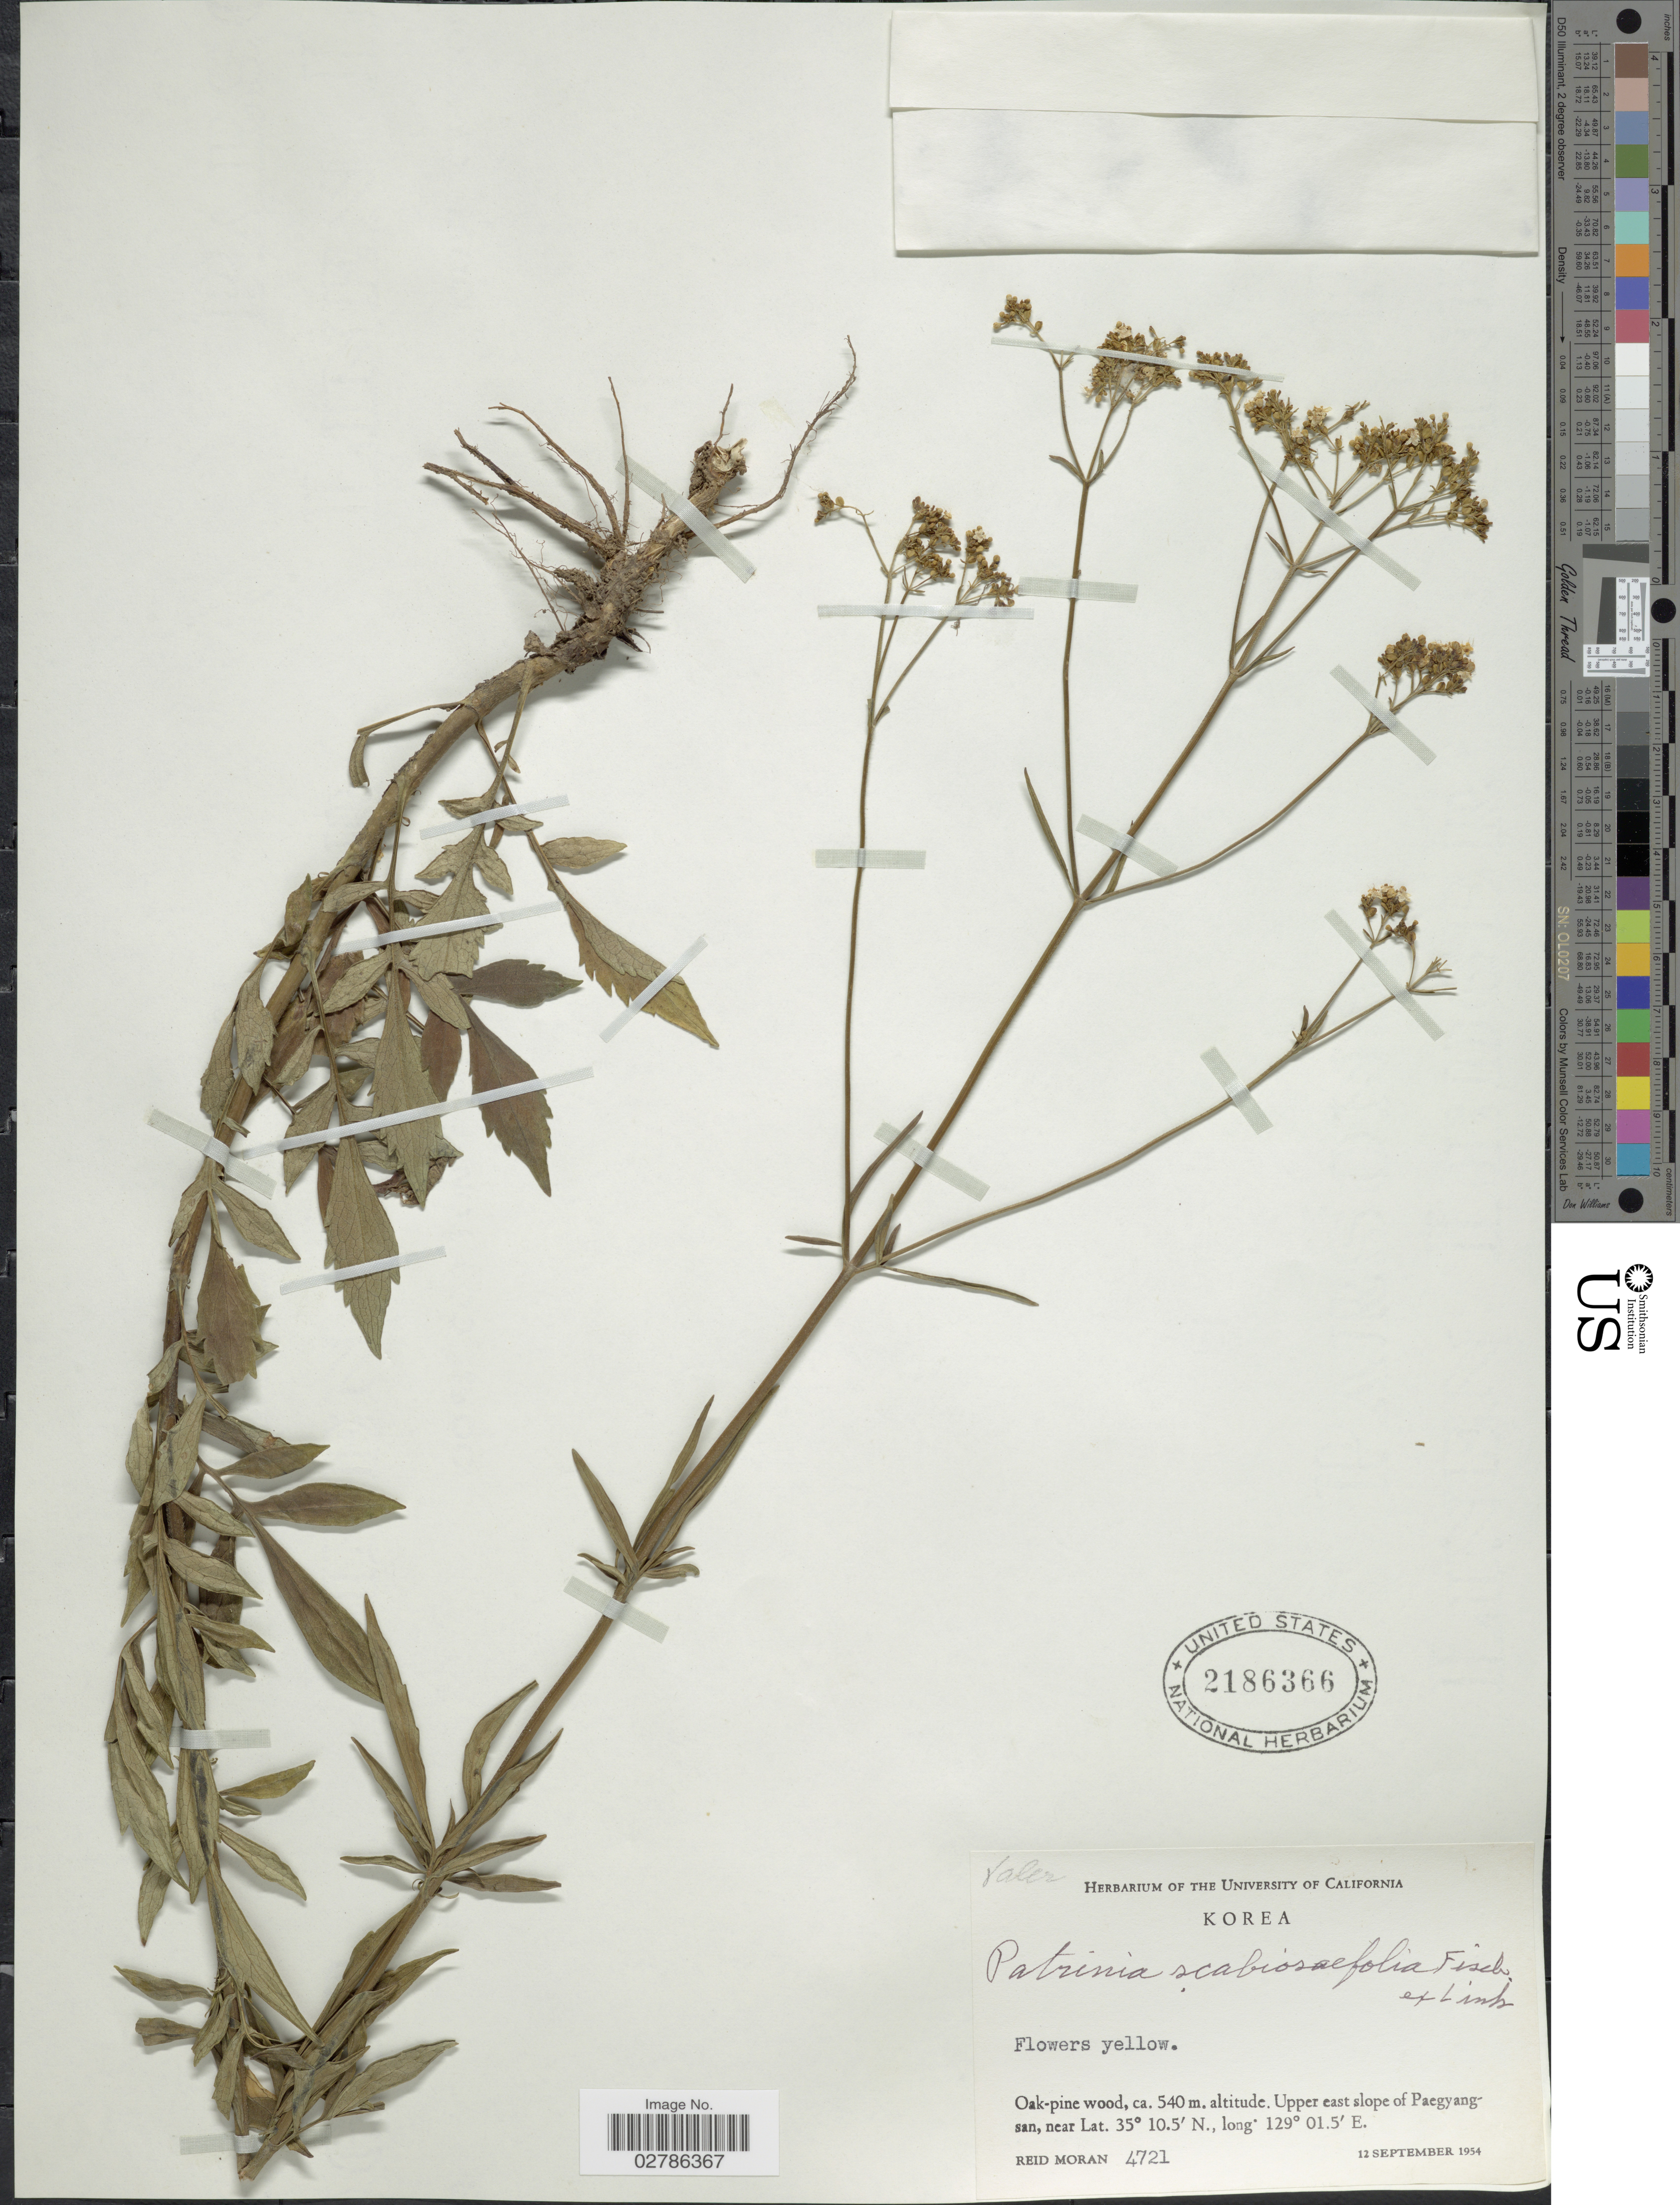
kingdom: Plantae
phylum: Tracheophyta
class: Magnoliopsida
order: Dipsacales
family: Caprifoliaceae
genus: Patrinia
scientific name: Patrinia scabiosifolia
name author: Link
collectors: R. V. Moran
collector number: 4721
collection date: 1954-09-12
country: South Korea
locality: Upper east slope of Paegyangsan.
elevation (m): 540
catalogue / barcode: US 2186366